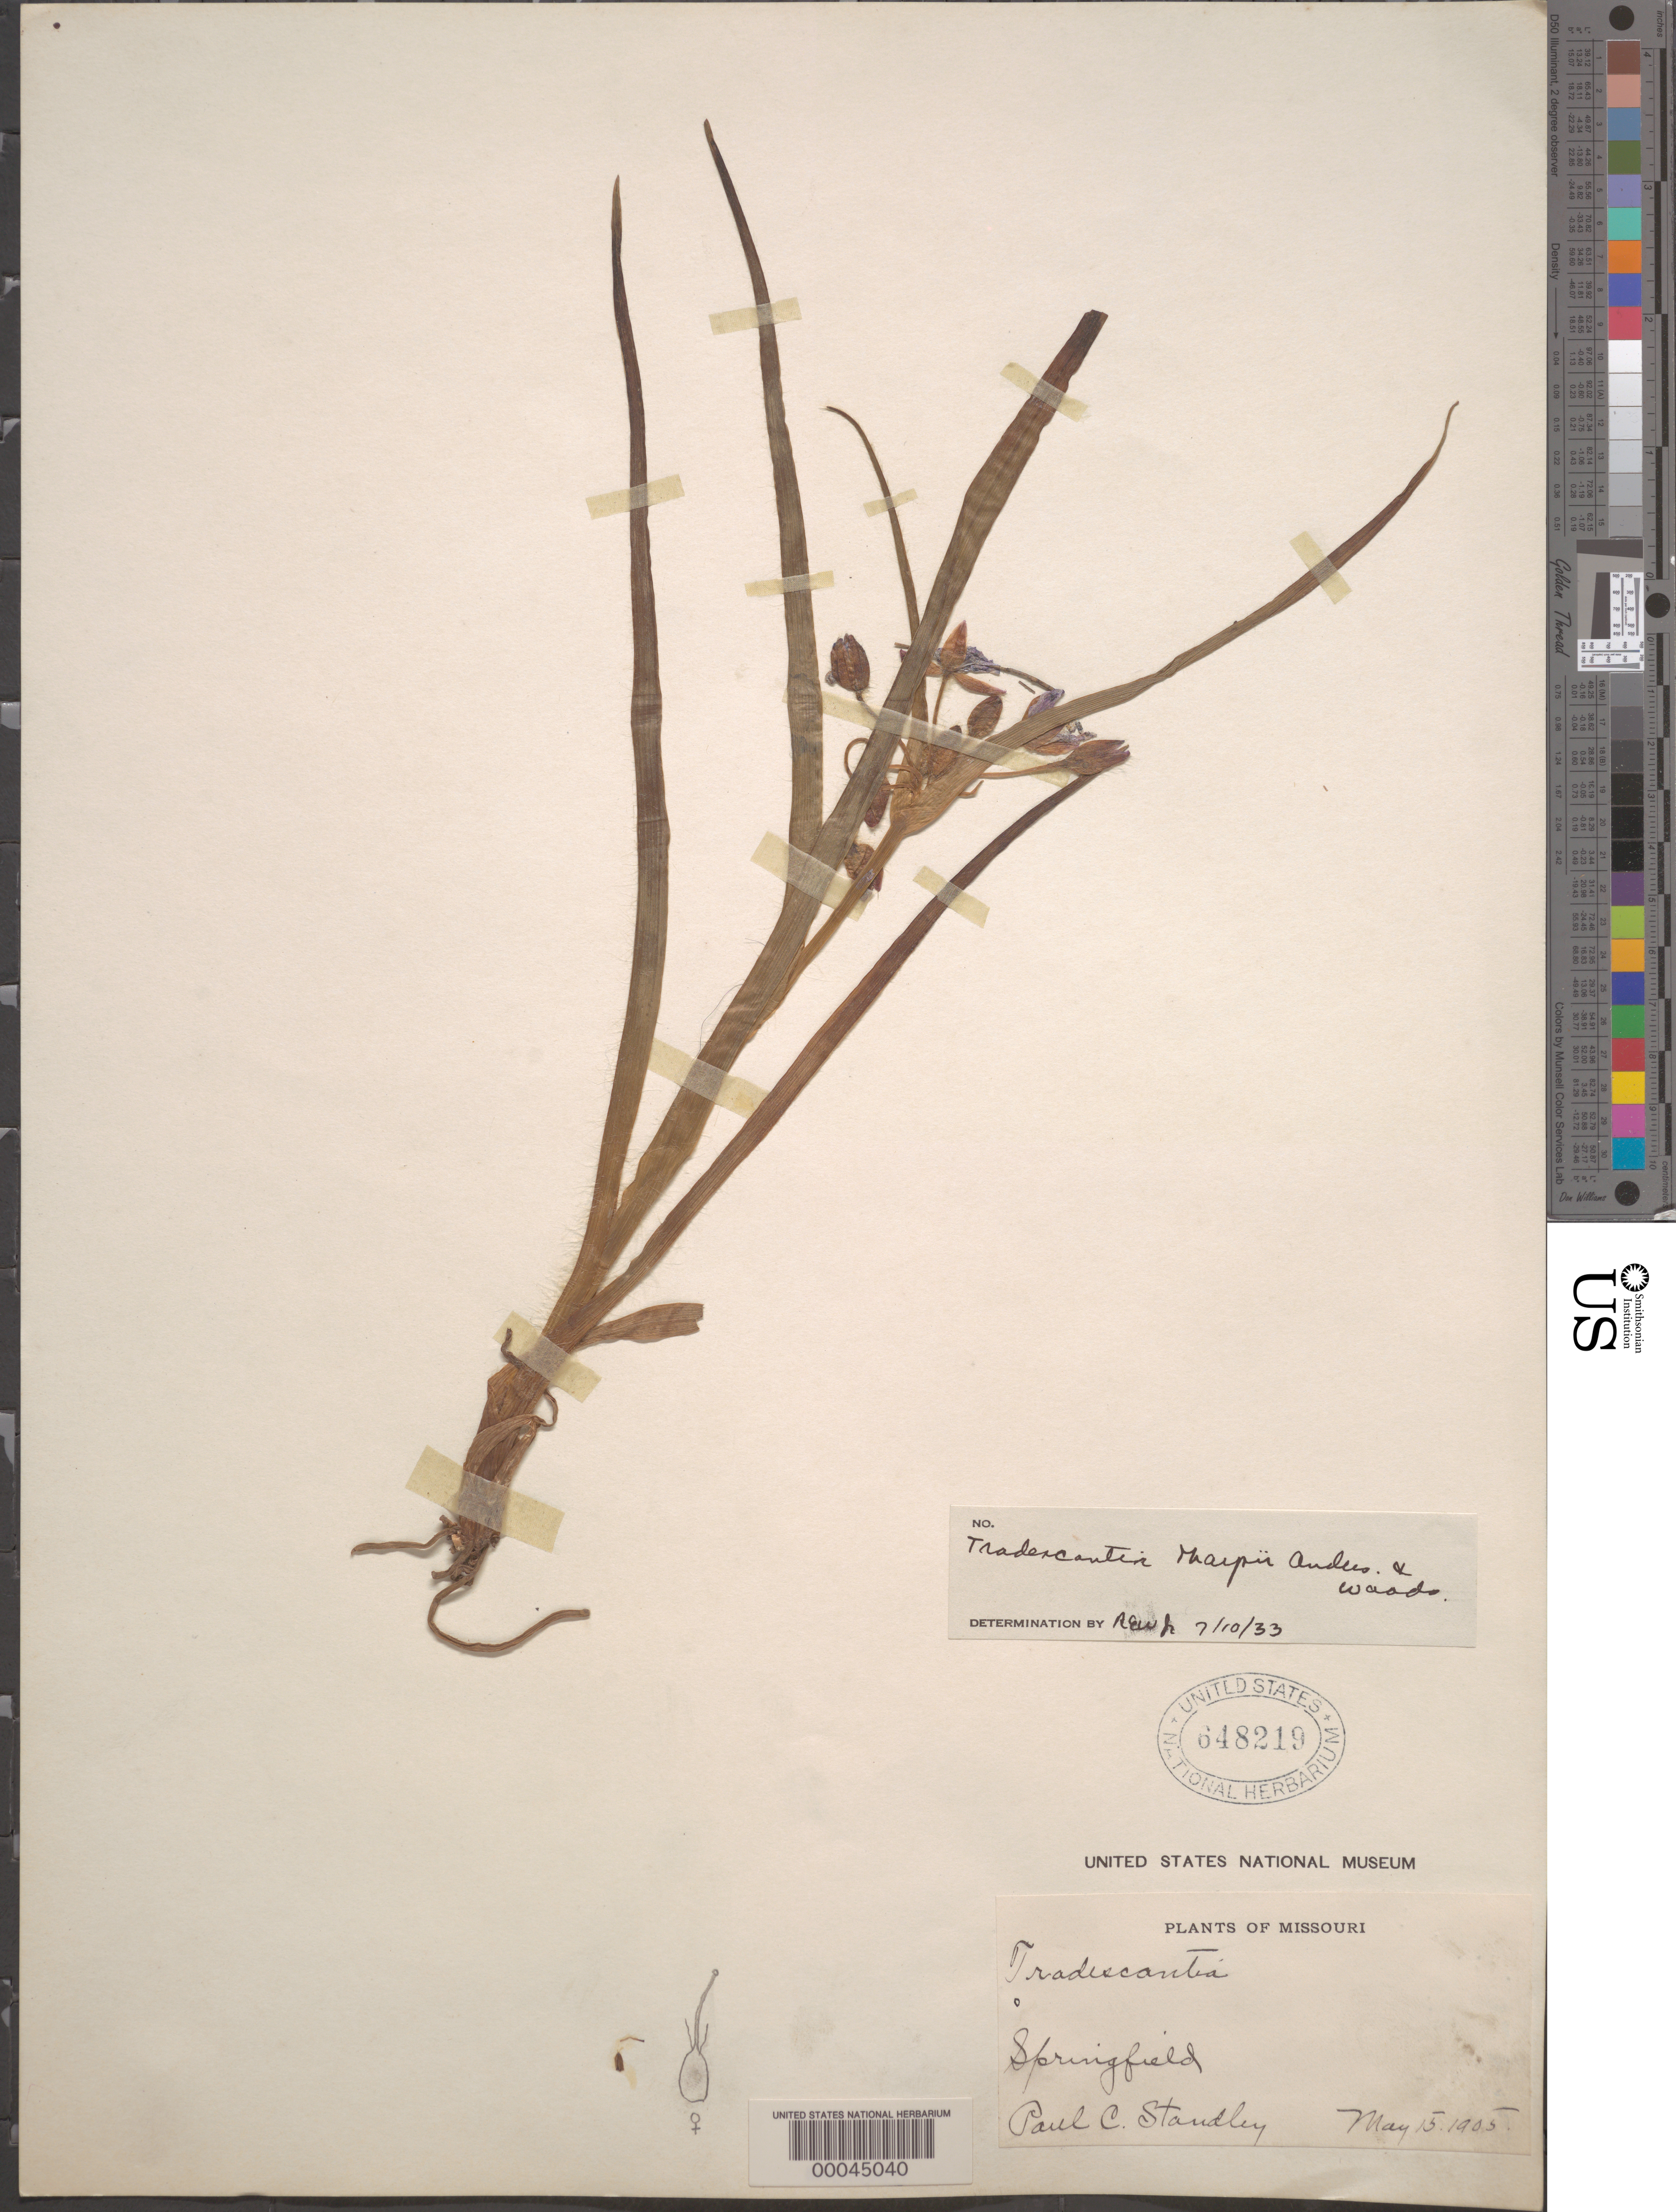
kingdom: Plantae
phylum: Tracheophyta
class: Liliopsida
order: Commelinales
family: Commelinaceae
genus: Tradescantia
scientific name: Tradescantia tharpii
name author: E.S. Anderson & Woodson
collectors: P. C. Standley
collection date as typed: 15 May 1905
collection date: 1905-05-15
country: United States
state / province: Missouri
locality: Springfield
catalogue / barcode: US 648219